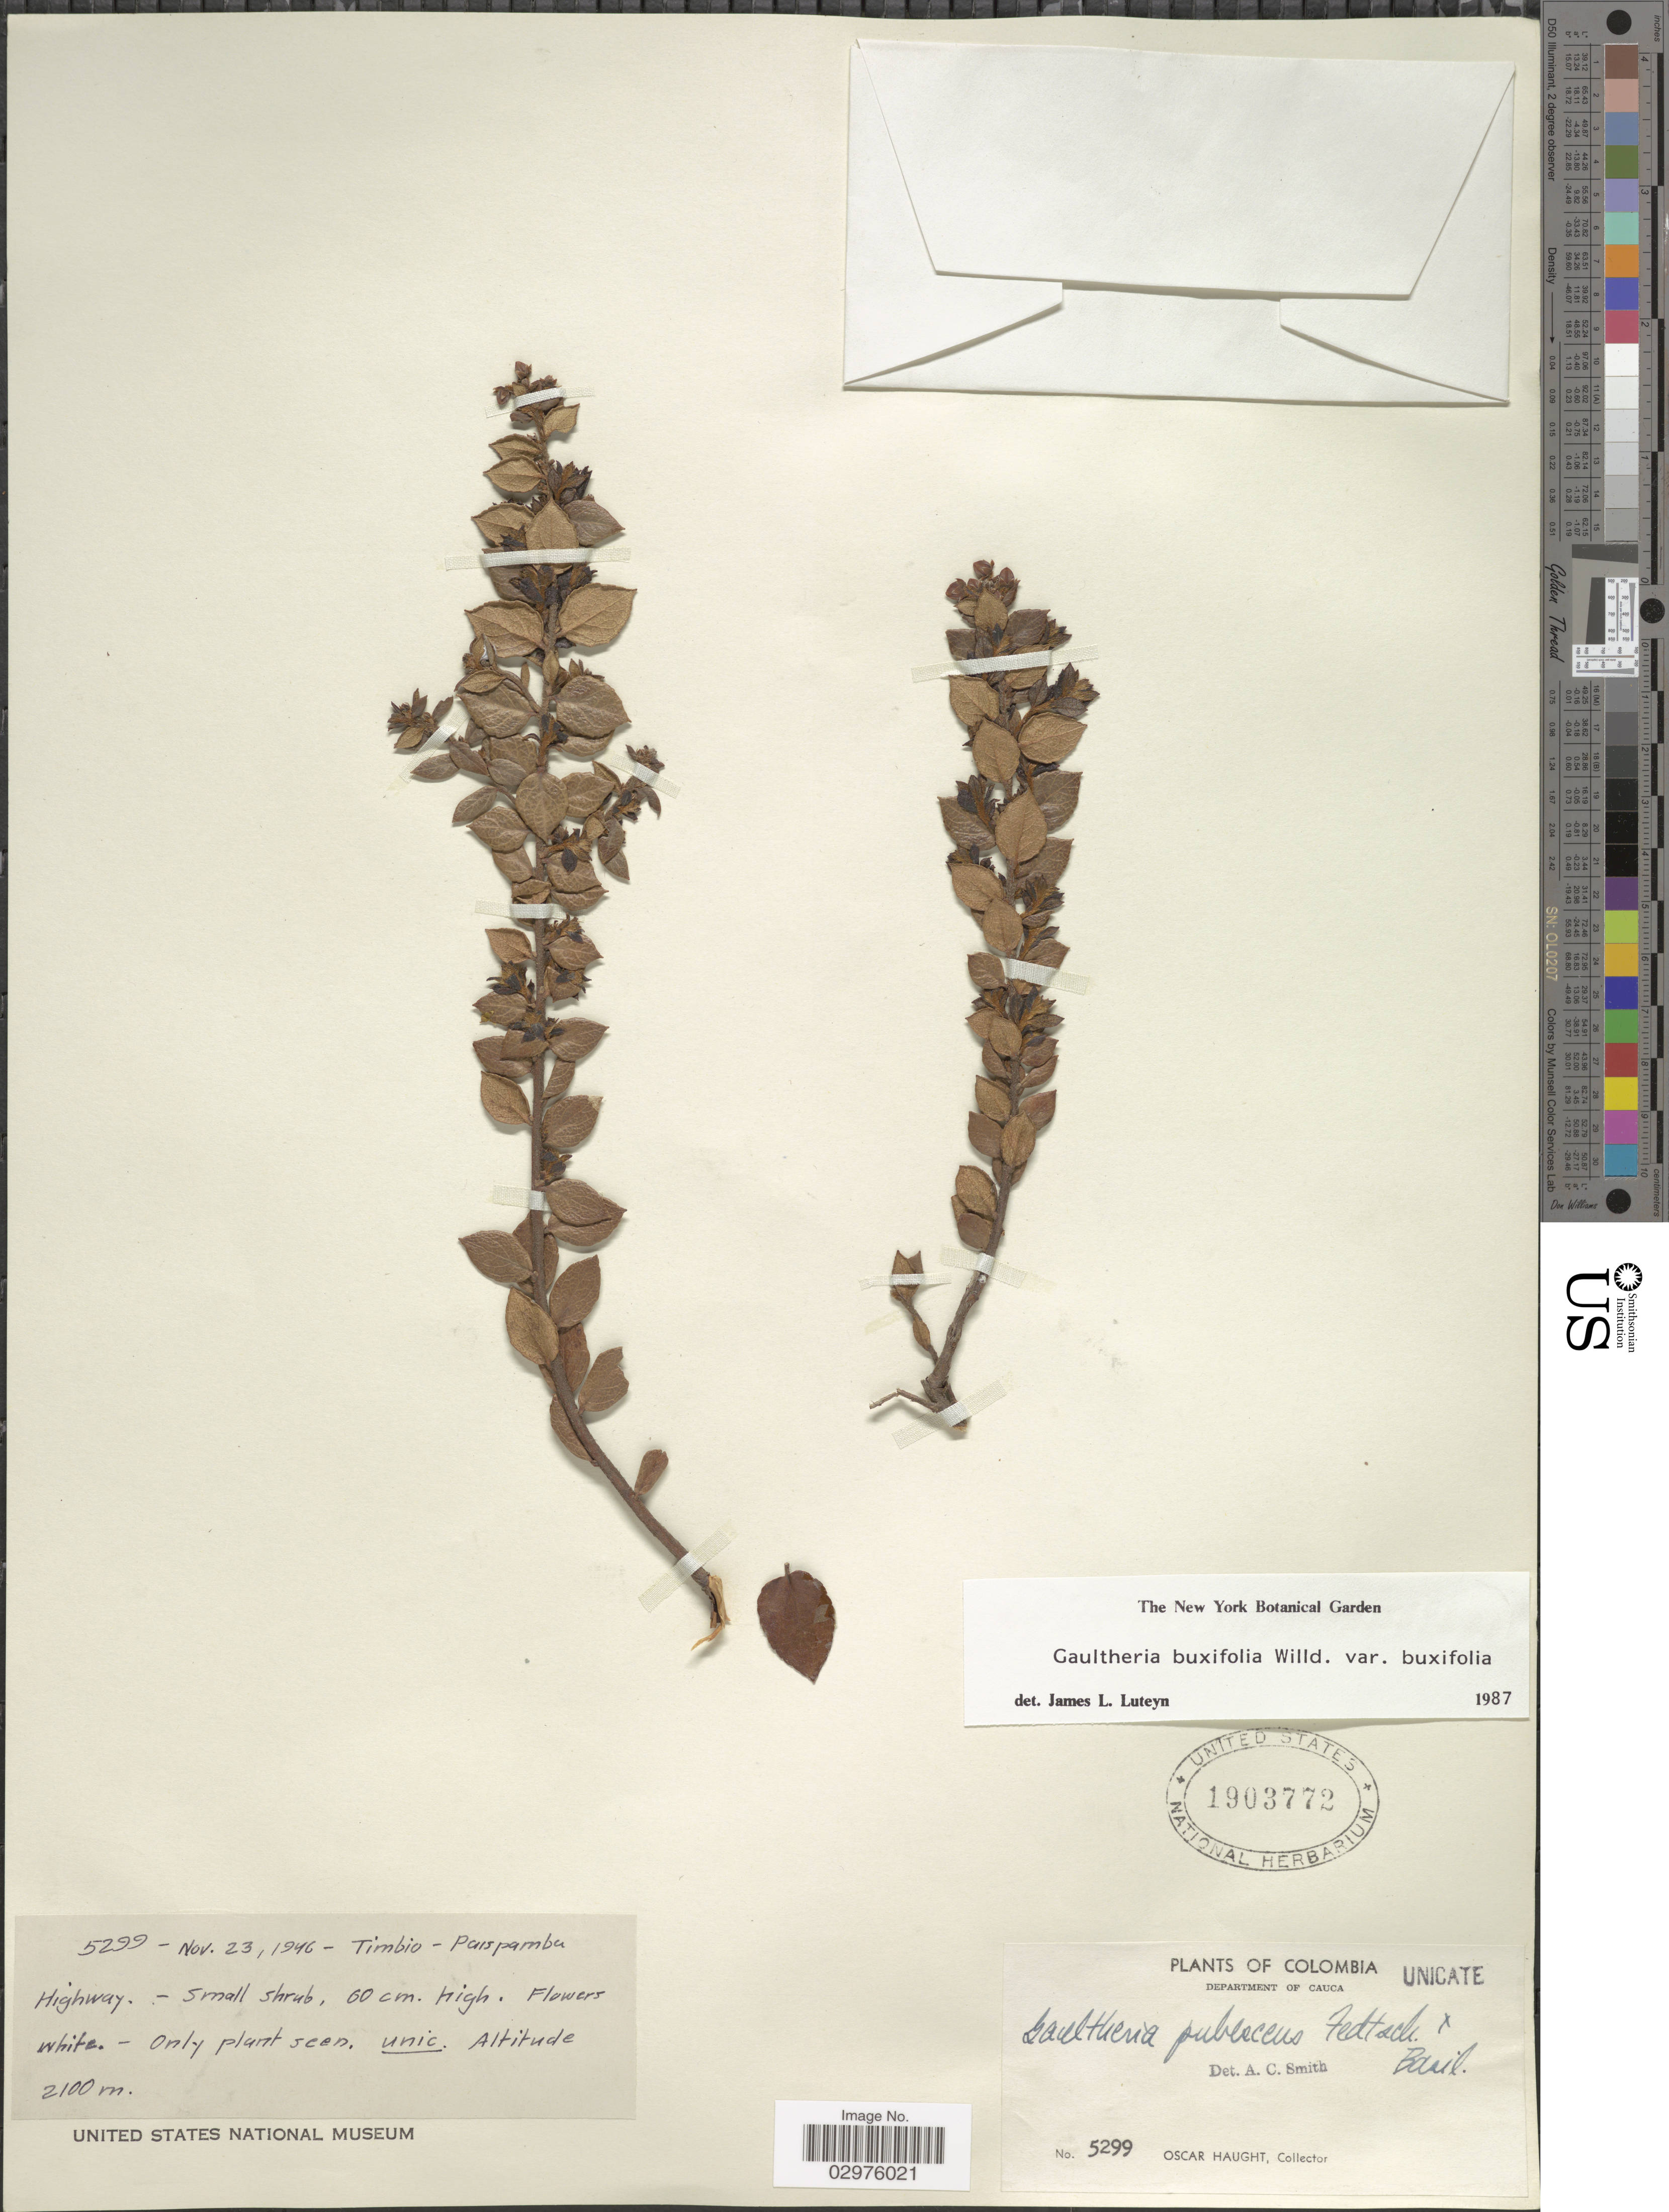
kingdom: Plantae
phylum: Tracheophyta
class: Magnoliopsida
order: Ericales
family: Ericaceae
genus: Gaultheria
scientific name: Gaultheria buxifolia var. buxifolia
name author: Willd.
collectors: O. L. Haught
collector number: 5299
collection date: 1946-11-23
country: Colombia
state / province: Cauca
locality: Department of Cauca. Timbio - Paispamba Highway.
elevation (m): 2100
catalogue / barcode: US 1903772